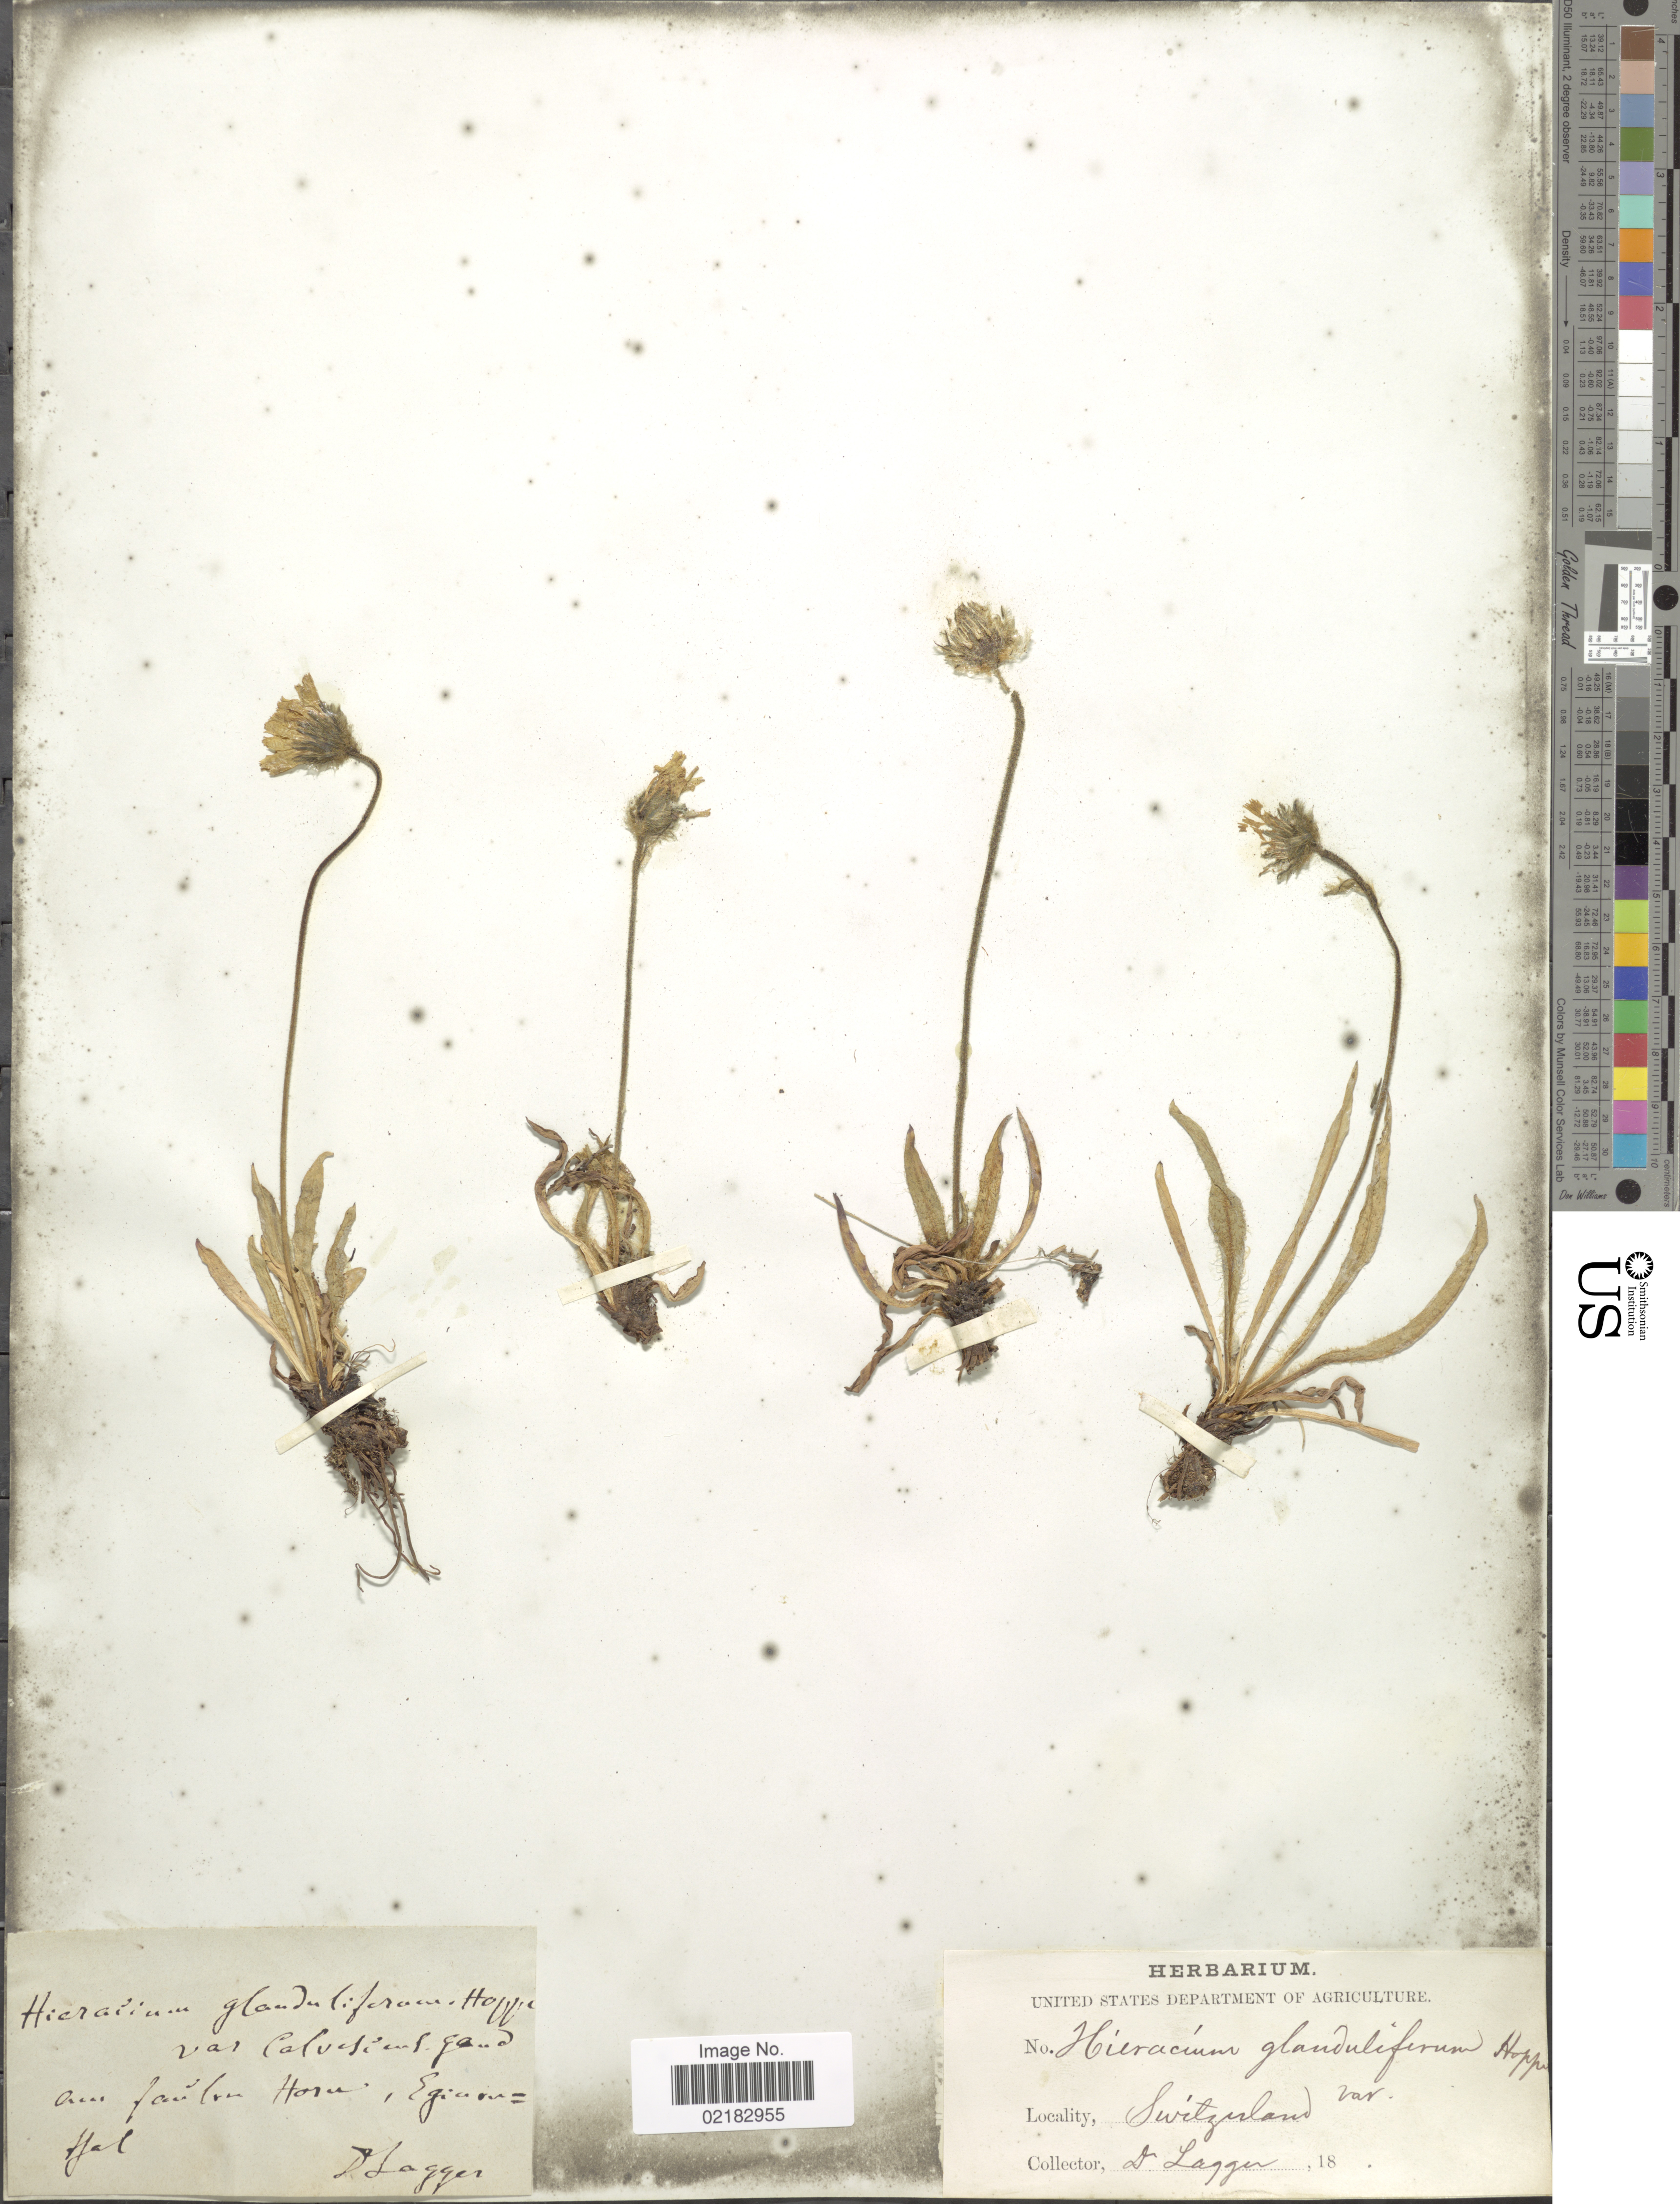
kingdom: Plantae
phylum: Tracheophyta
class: Magnoliopsida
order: Asterales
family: Asteraceae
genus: Hieracium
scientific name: Hieracium piliferum subsp. glanduliferum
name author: (Hoppe) Zahn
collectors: F. J. Lagger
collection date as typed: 18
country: Switzerland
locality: Var cavisioan grand aim Faulin Horu, Eginen